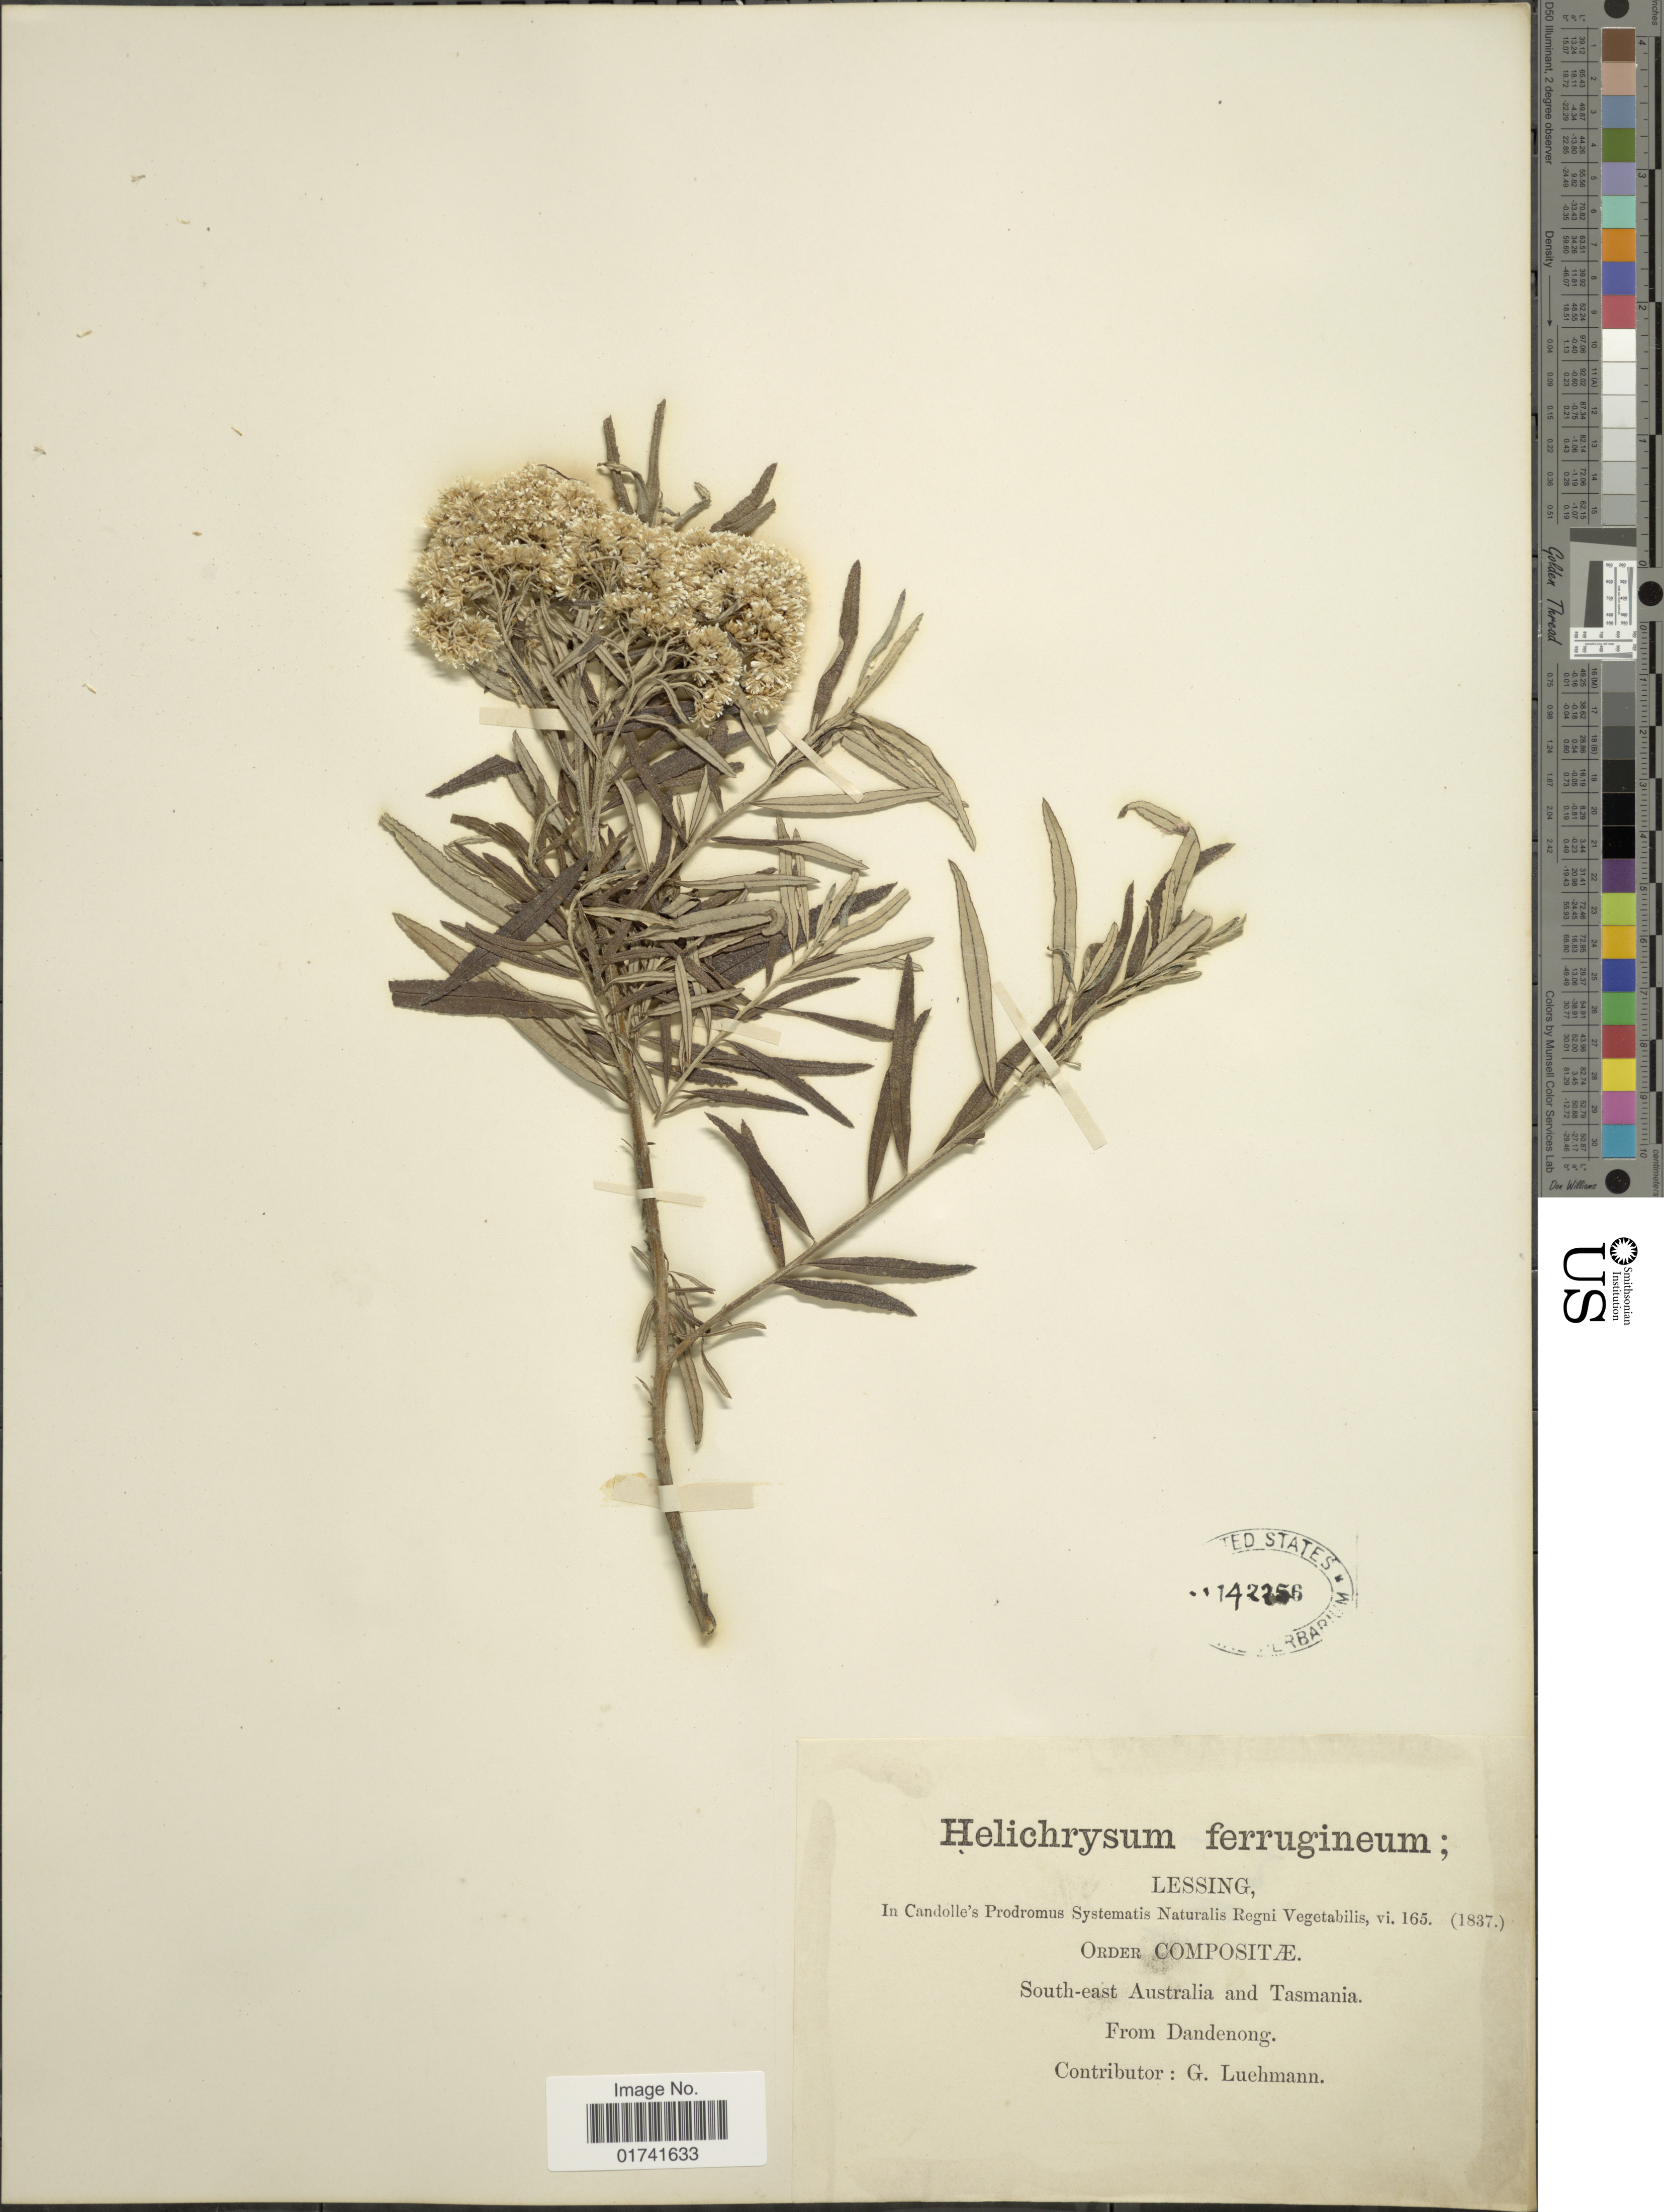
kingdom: Plantae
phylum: Tracheophyta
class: Magnoliopsida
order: Asterales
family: Asteraceae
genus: Ozothamnus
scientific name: Ozothamnus ferrugineus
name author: (Labill.) Sweet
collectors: J. Luehmann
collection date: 1837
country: Australia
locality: South-east Australia and Tasmania, from Dandenong.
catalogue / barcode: US 142256